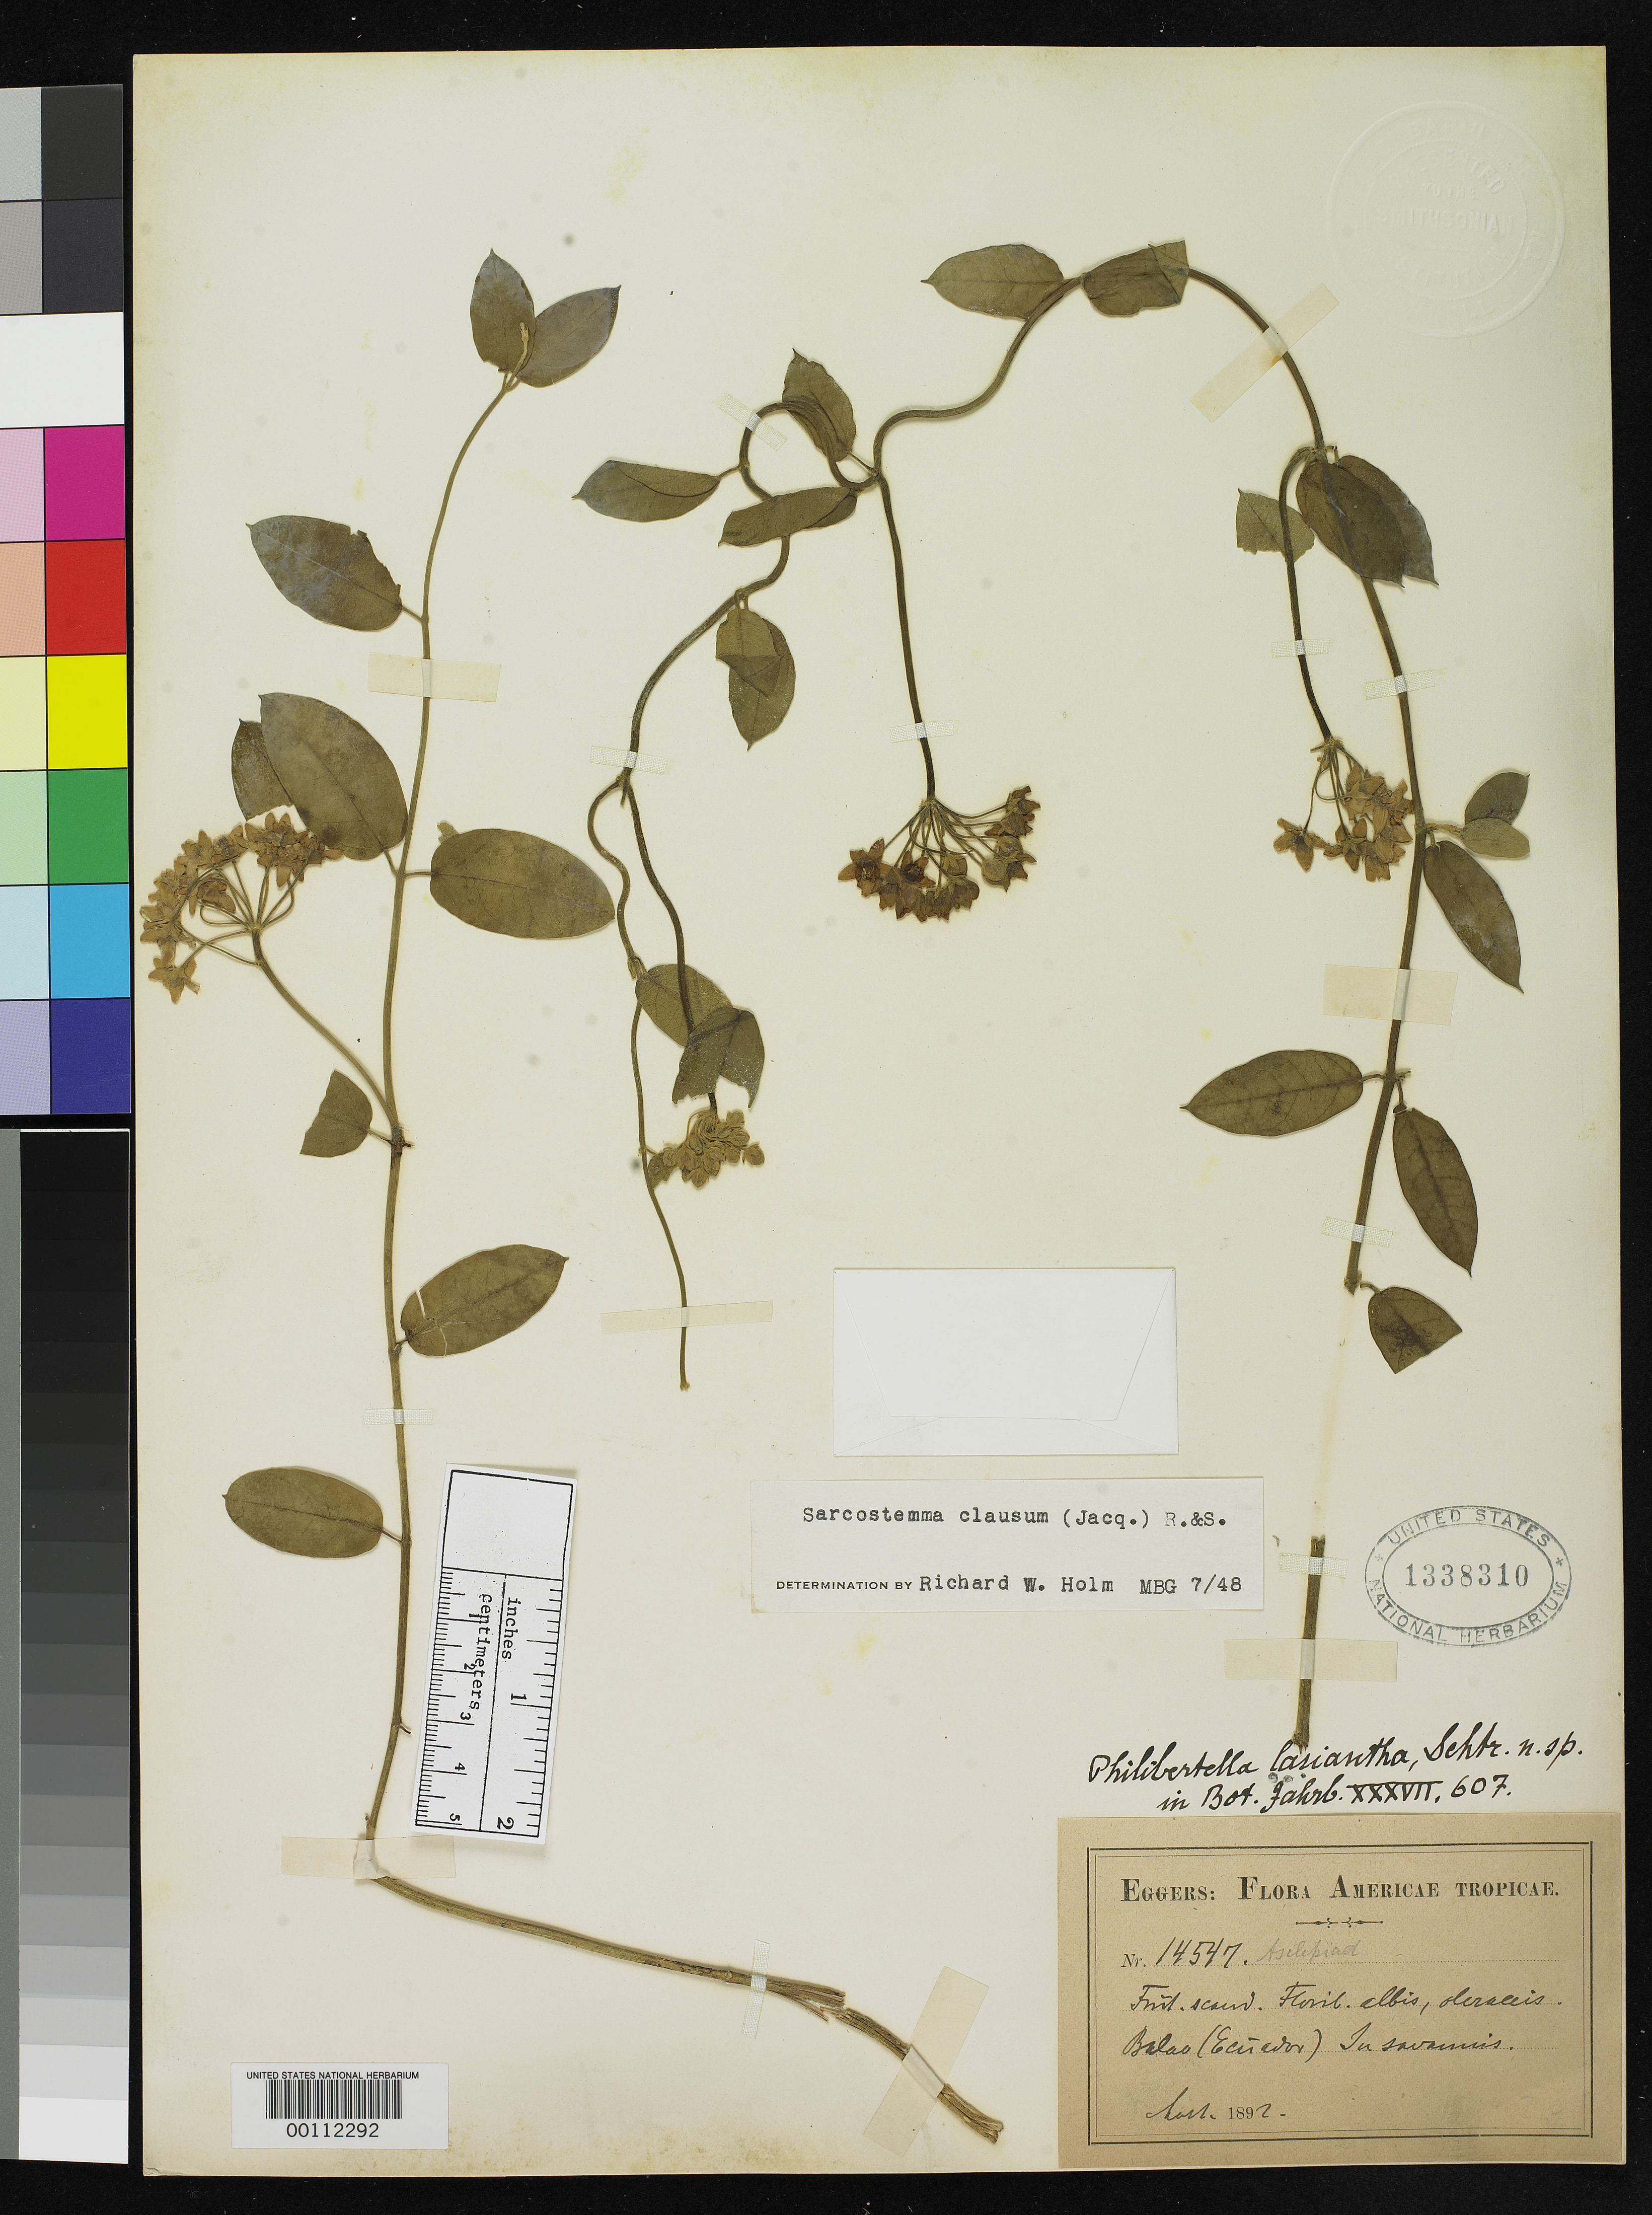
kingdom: Plantae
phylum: Tracheophyta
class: Magnoliopsida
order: Gentianales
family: Apocynaceae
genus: Philibertella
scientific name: Philibertella lasiantha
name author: Schltr.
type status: Type Collection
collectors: H. F. A. von Eggers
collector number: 14547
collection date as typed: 1892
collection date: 1892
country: Ecuador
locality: Bulao.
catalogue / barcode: US 1338310